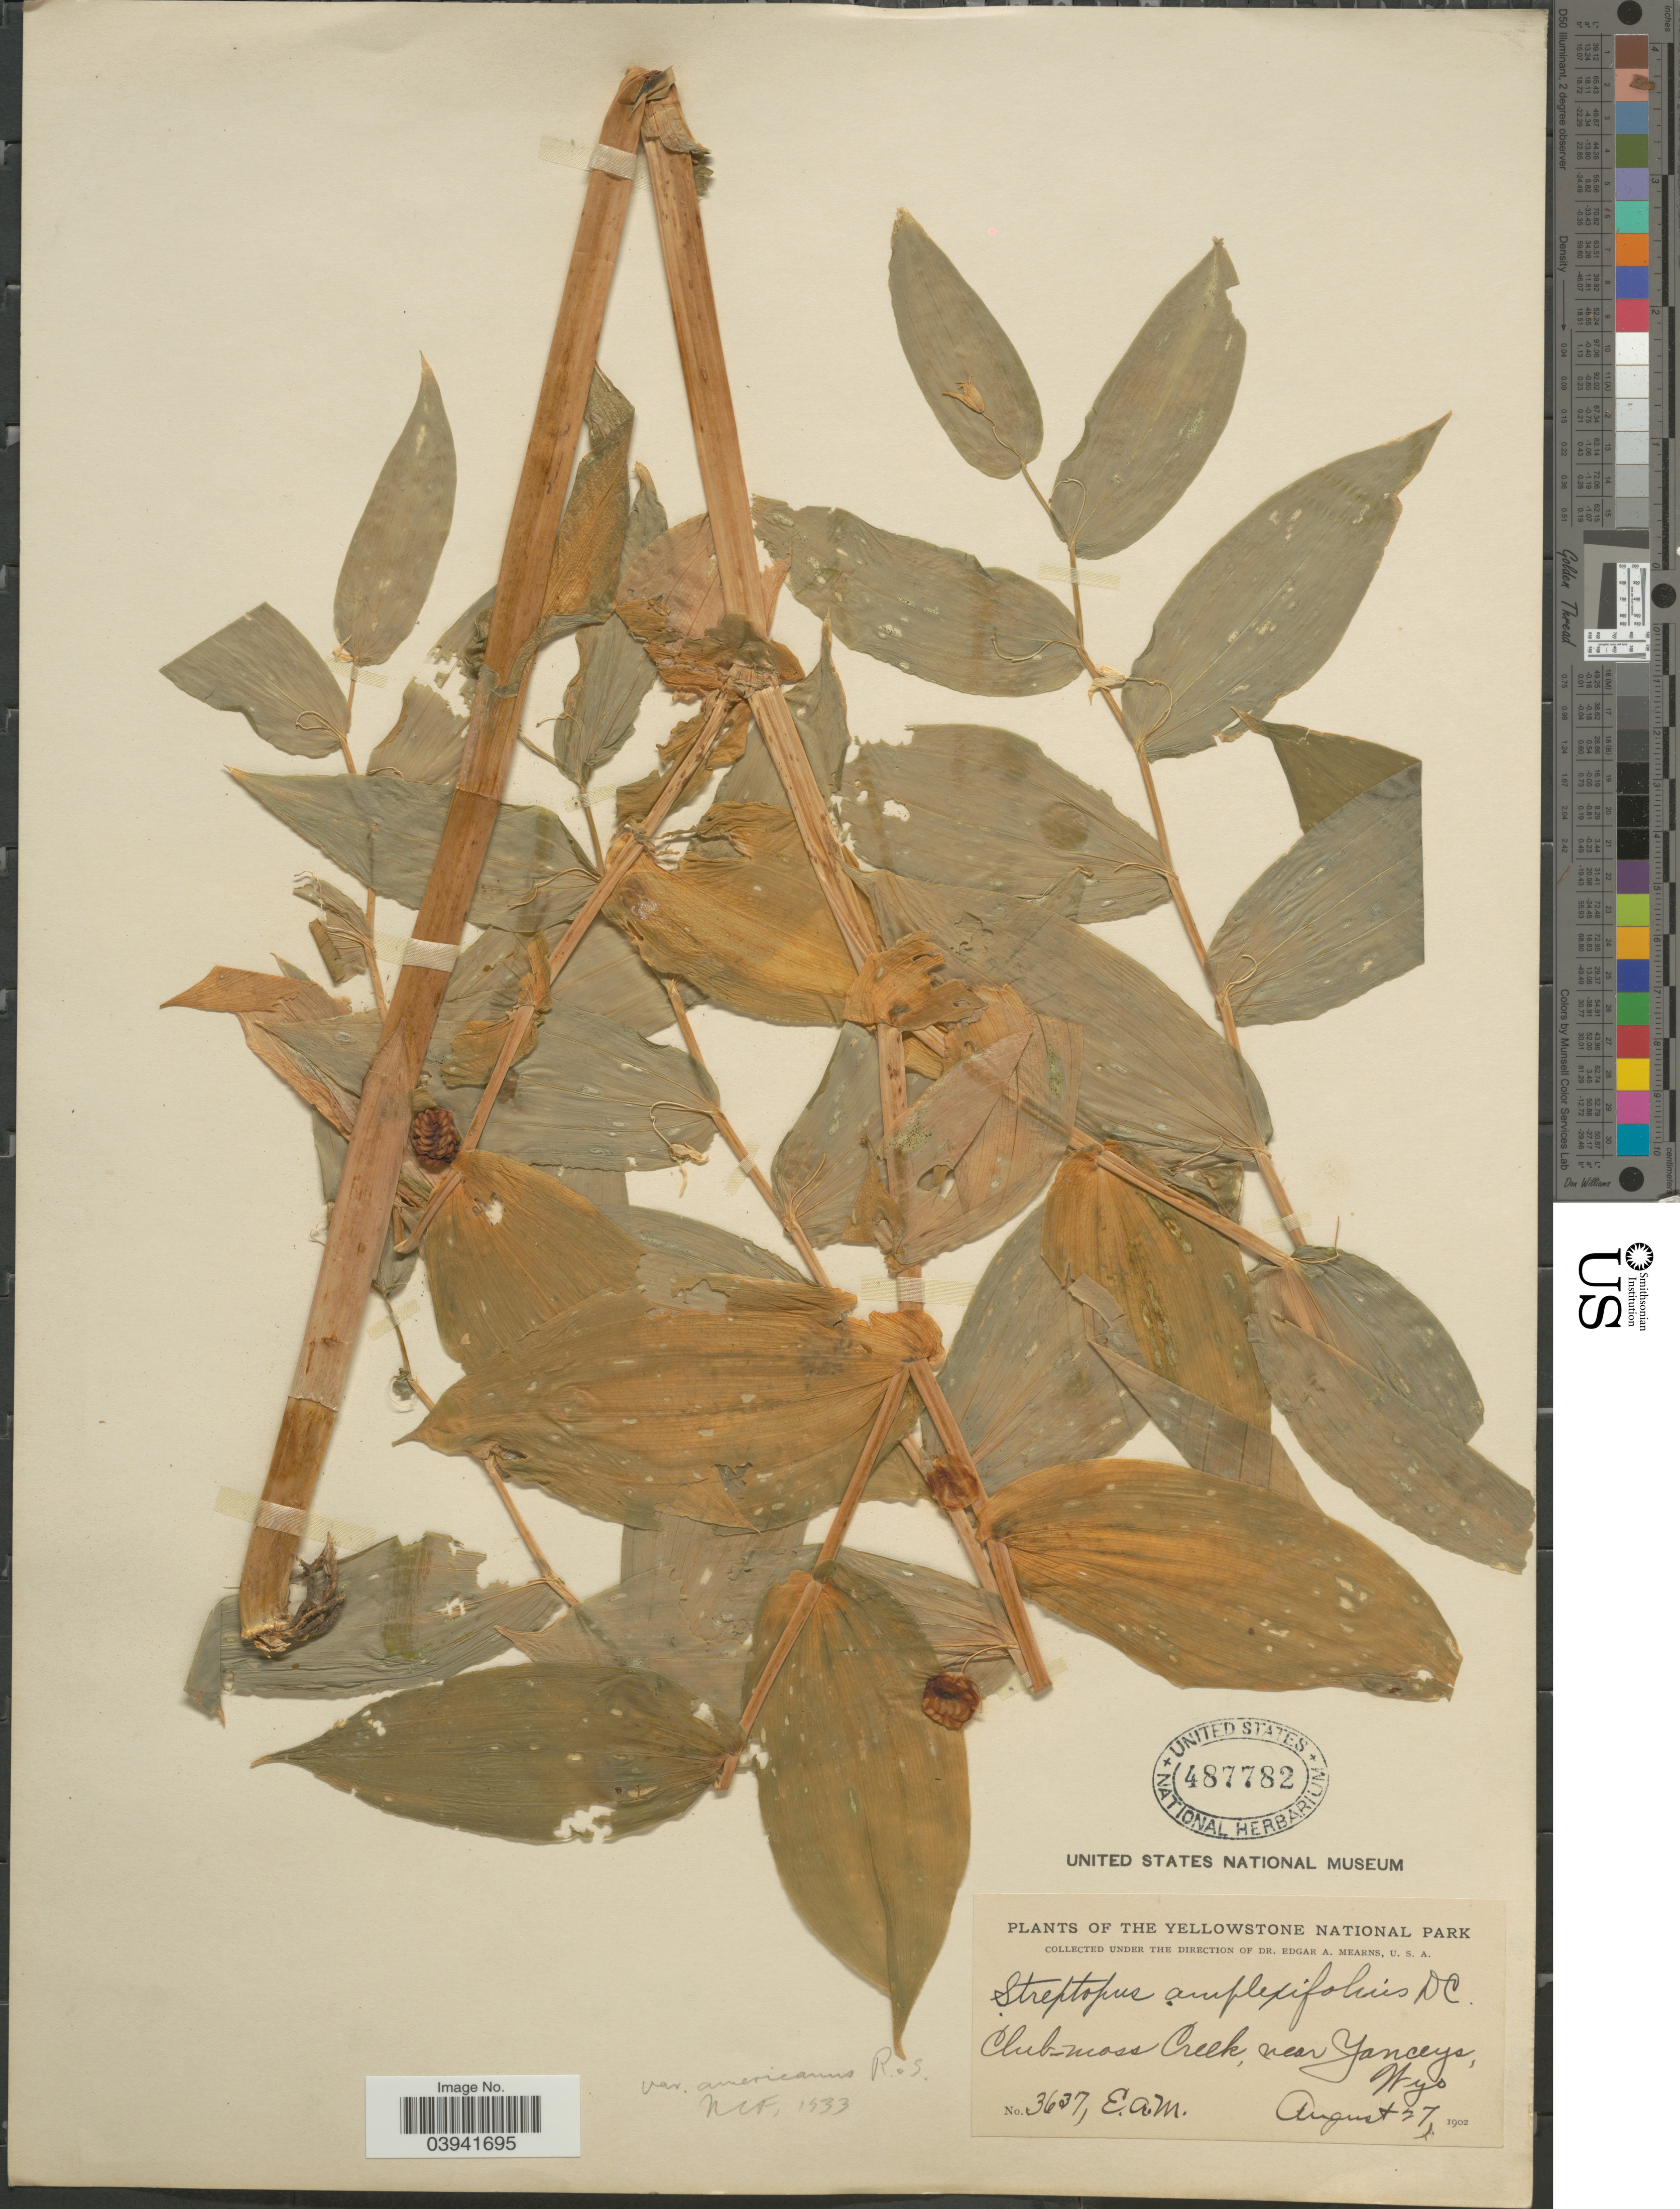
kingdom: Plantae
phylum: Tracheophyta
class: Liliopsida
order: Liliales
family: Liliaceae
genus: Streptopus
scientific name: Streptopus amplexifolius var. americanus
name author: Schult. & Schult. f.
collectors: E. A. Mearns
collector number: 3637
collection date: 1902-08-27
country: United States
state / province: Wyoming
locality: The Yellowstone National Park. Club-moss Creek, near Yanceys.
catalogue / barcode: US 487782